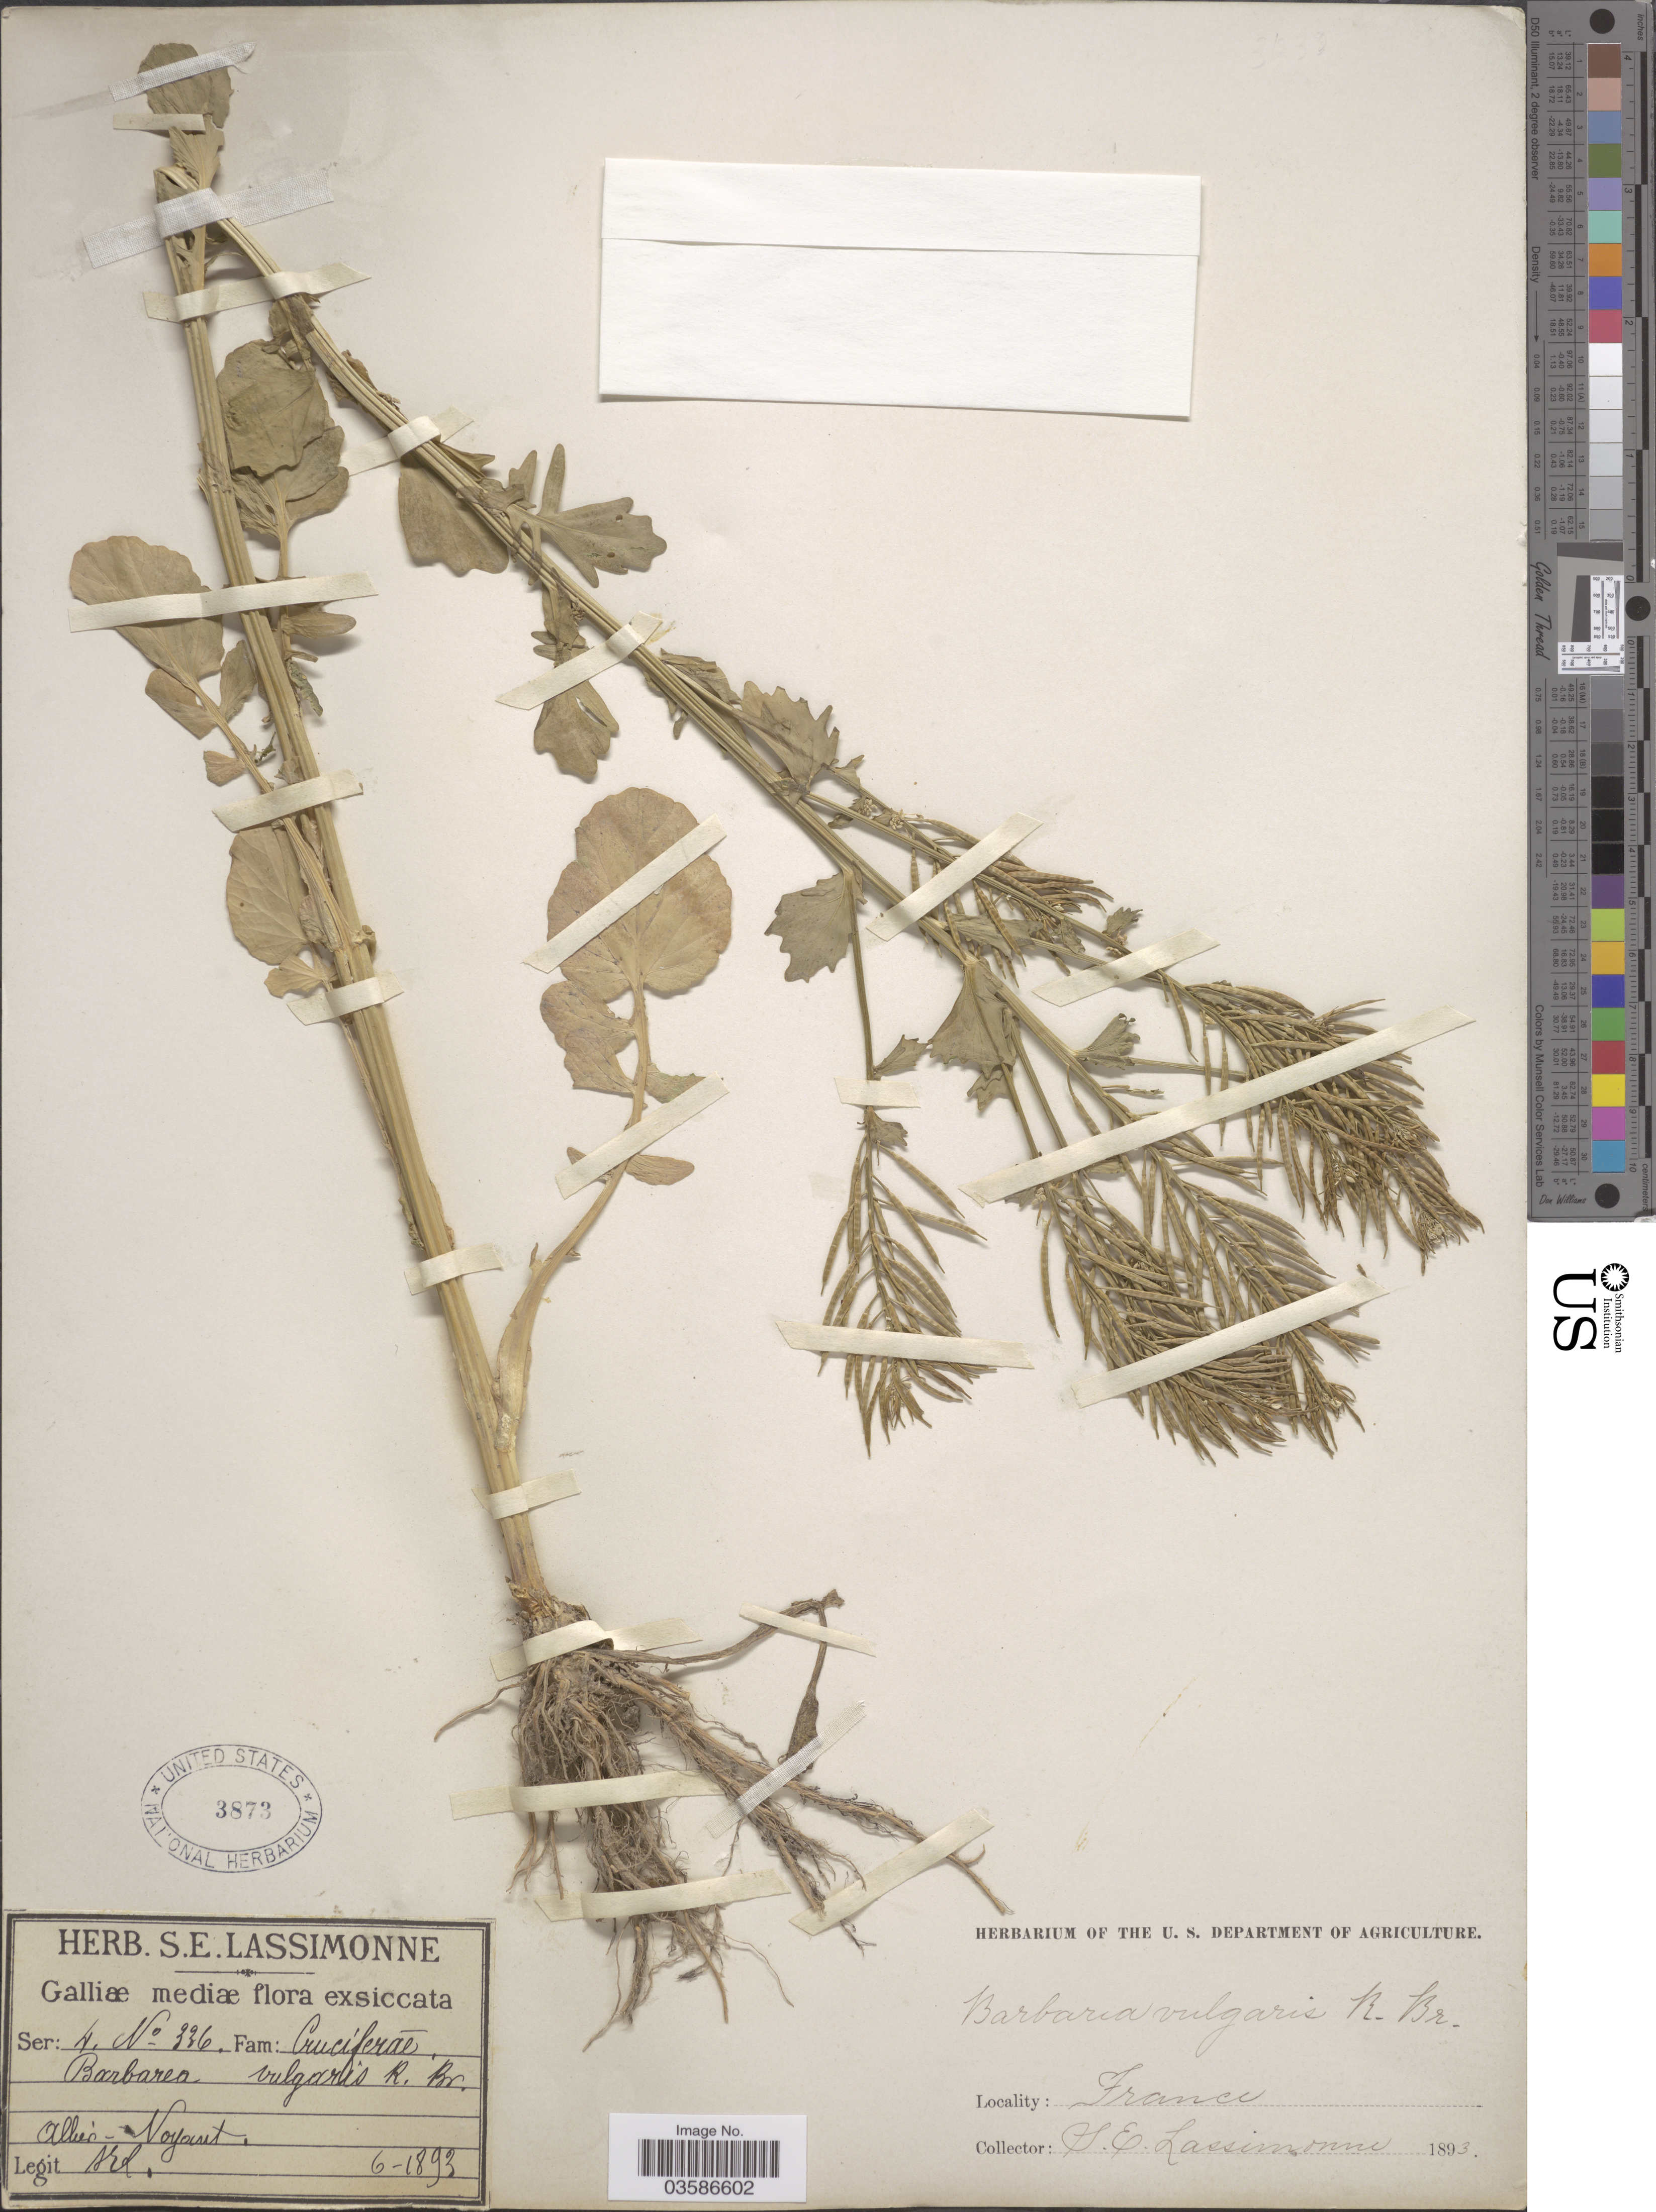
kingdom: Plantae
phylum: Tracheophyta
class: Magnoliopsida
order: Brassicales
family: Brassicaceae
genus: Barbarea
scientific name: Barbarea vulgaris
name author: W.T. Aiton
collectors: S. Lassimonne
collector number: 336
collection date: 1893-06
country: France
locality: Galliæ mediæ. Allier-Noyant.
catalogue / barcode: US 3873